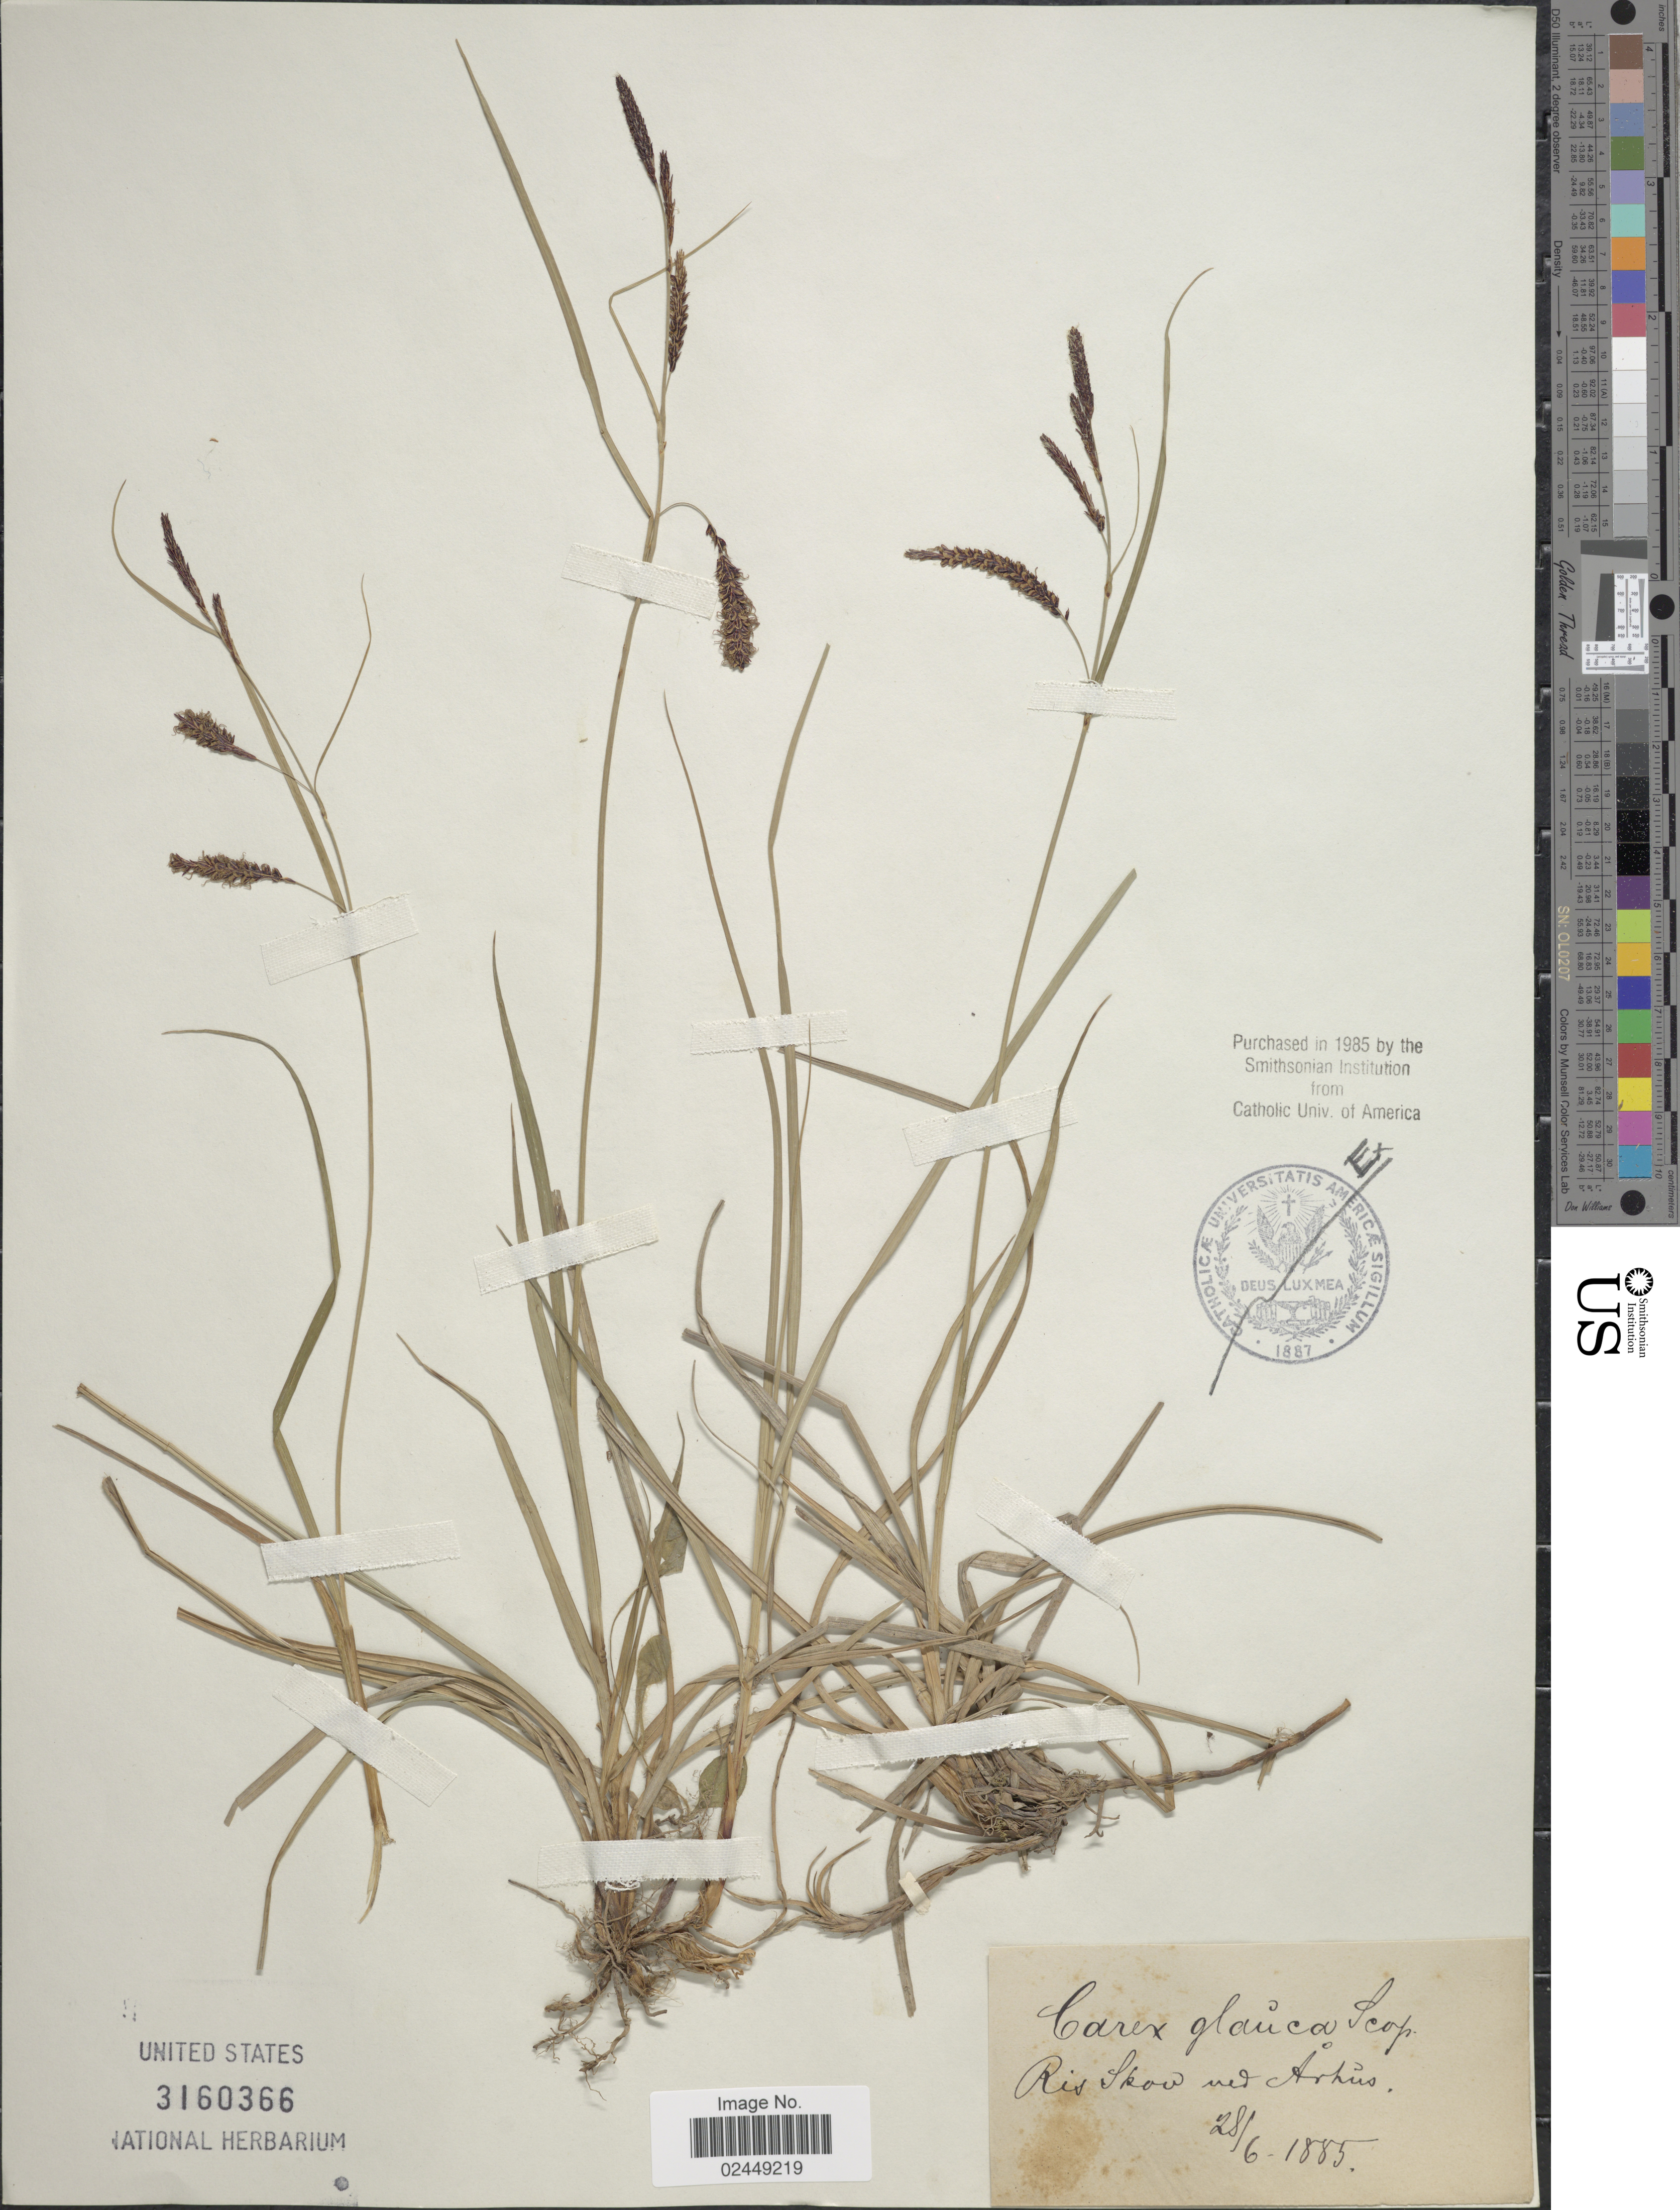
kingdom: Plantae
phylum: Tracheophyta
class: Liliopsida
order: Poales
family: Cyperaceae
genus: Carex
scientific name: Carex flacca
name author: Schreb.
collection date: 1885-06-28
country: Denmark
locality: Ris Skov ved Århus.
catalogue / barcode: US 3160366